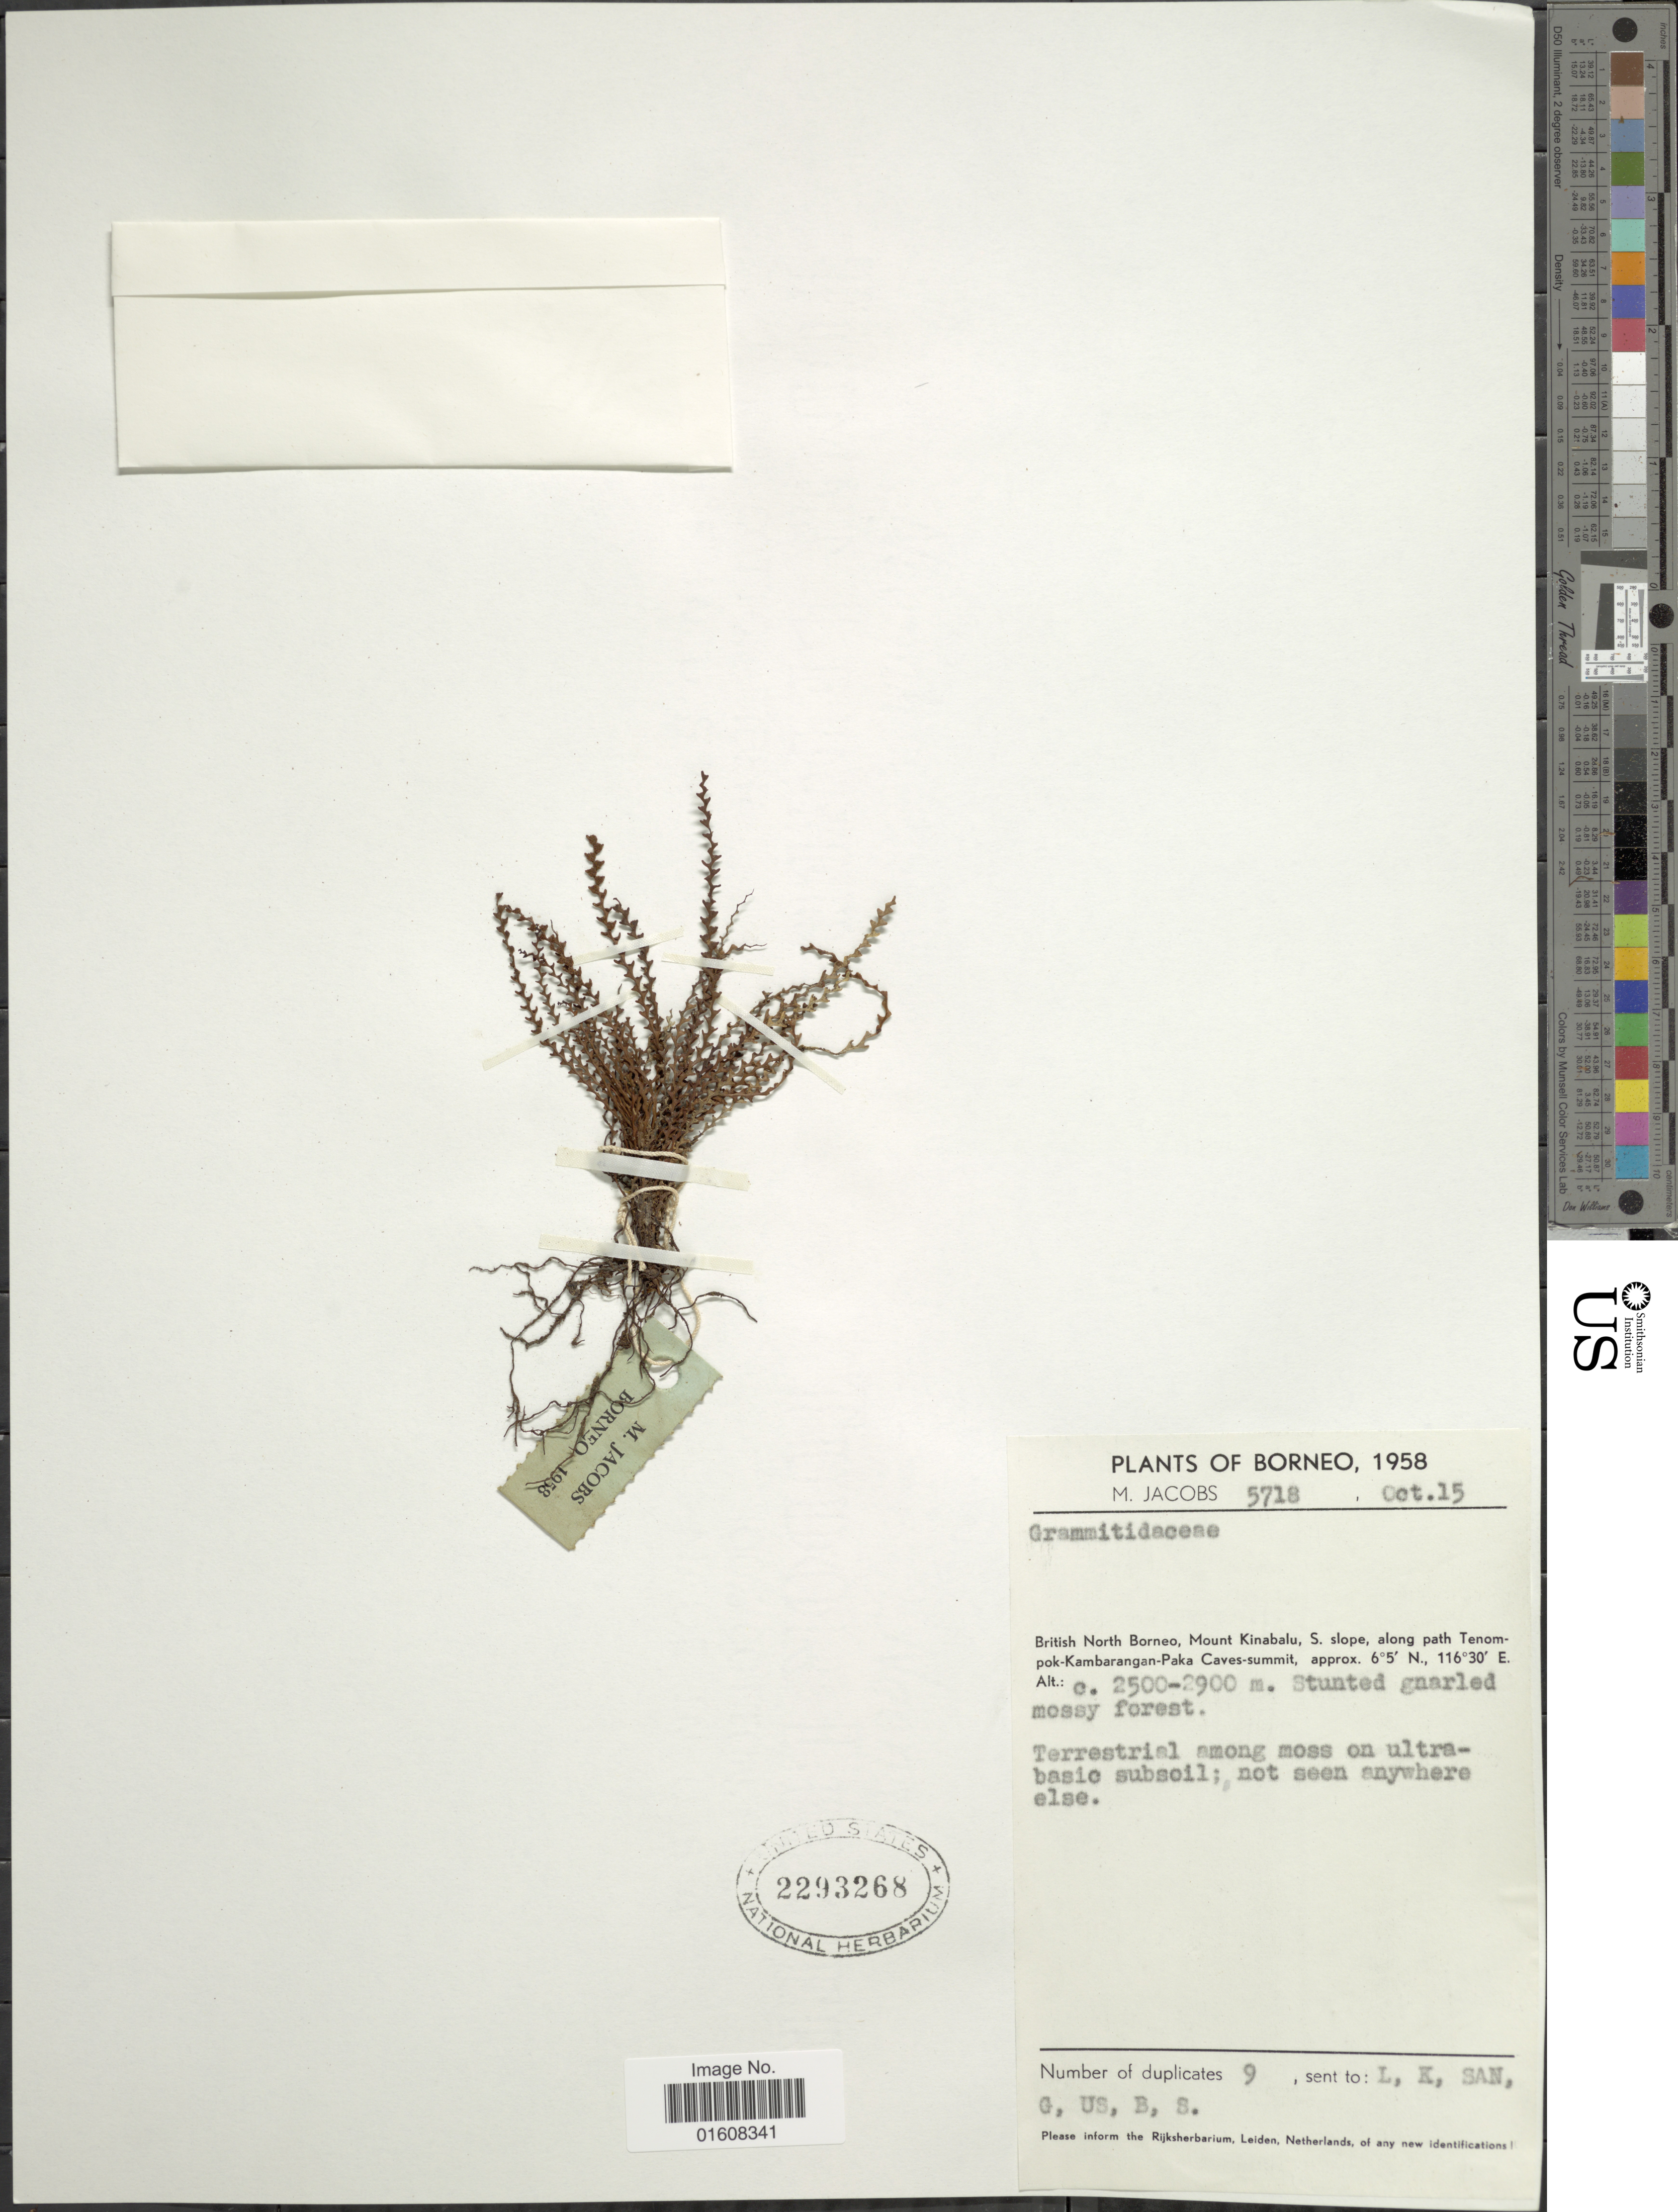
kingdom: Plantae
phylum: Tracheophyta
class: Polypodiopsida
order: Polypodiales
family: Polypodiaceae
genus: Grammitis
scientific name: Grammitis sp.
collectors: M. Jacobs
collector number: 5718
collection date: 1958-10-15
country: Malaysia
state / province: Sabah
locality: British North Borneo, Mount Kinabalu, S. slope, along path Tenompok-Kambarangan-Paka Caves-summit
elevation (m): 2500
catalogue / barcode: US 2293268